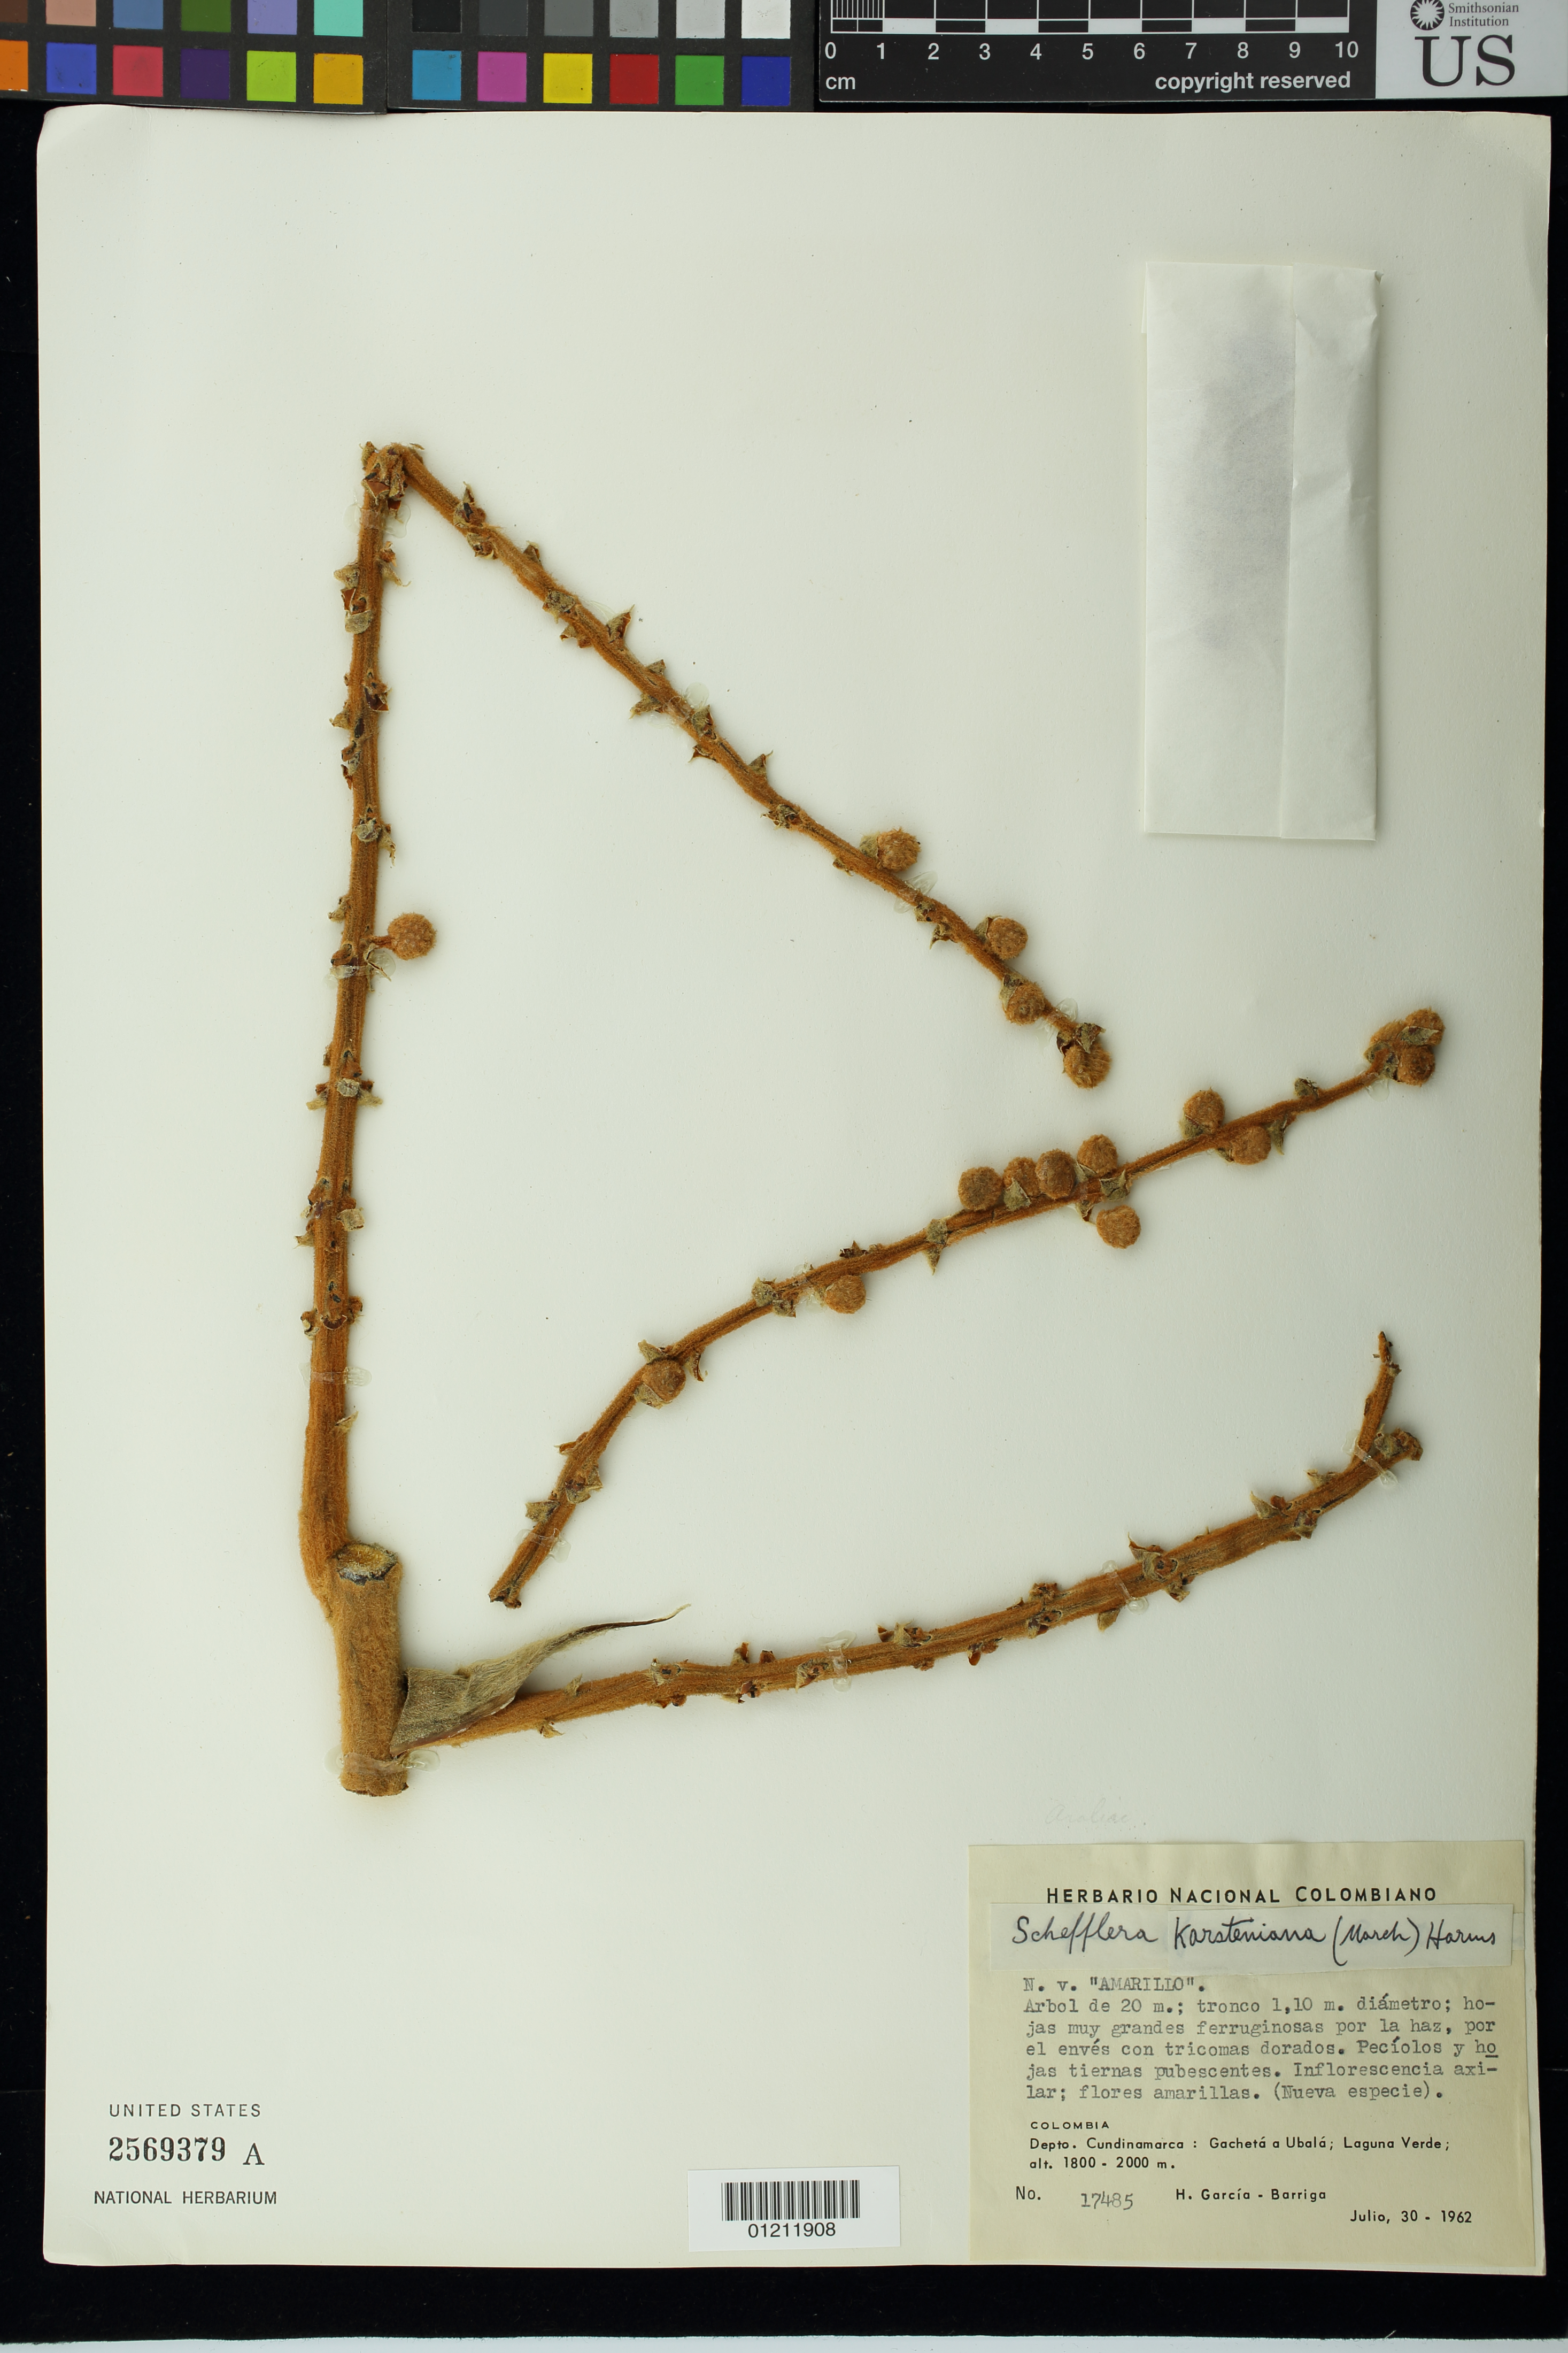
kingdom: Plantae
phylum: Tracheophyta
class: Magnoliopsida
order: Apiales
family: Araliaceae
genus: Schefflera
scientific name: Schefflera karsteniana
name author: (Marchal) Harms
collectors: H. García Barriga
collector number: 17485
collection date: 1962-07-30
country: Colombia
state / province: Cundinamarca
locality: Depto. Cundinamarca: Gachetá a Ublá; Laguna Verde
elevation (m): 1800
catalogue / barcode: US 2569379A